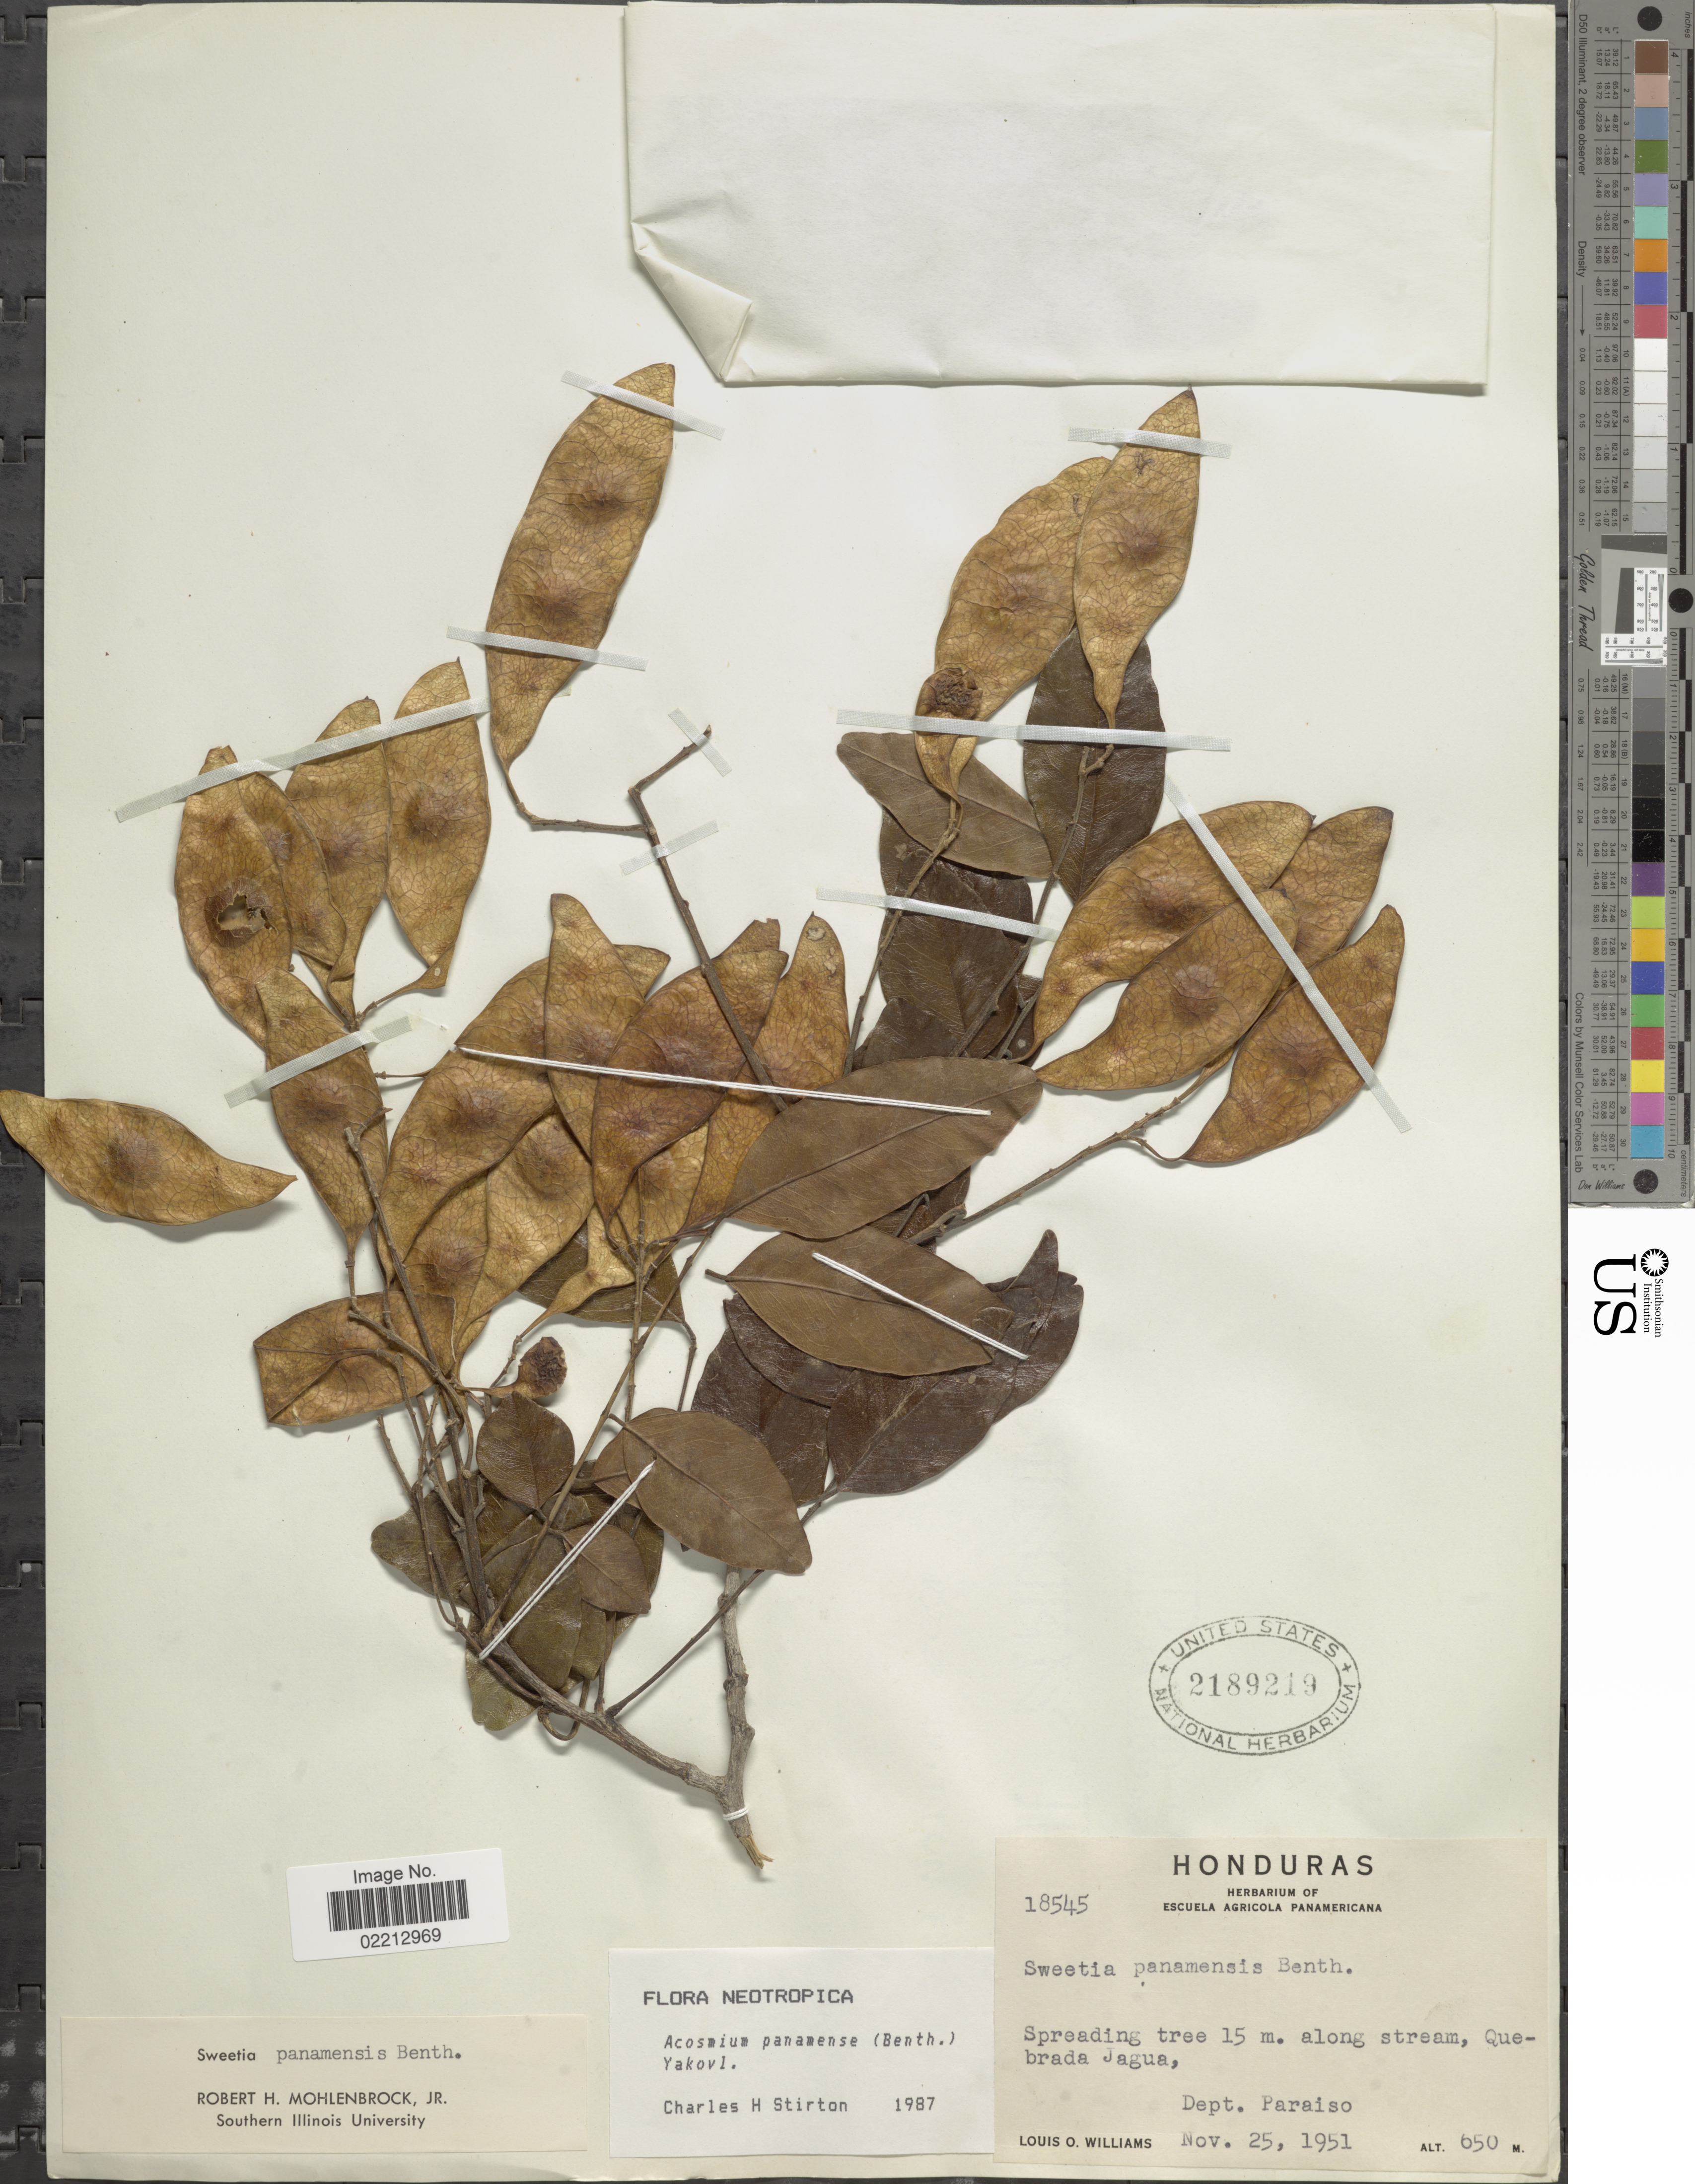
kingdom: Plantae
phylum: Tracheophyta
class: Magnoliopsida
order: Fabales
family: Fabaceae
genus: Acosmium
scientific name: Acosmium panamense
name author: (Benth.) Yakovlev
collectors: L. O. Williams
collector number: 18545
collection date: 1951-11-25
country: Honduras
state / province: El Paraíso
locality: Along stream, Quebrada Jagua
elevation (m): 650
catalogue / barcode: US 2189219